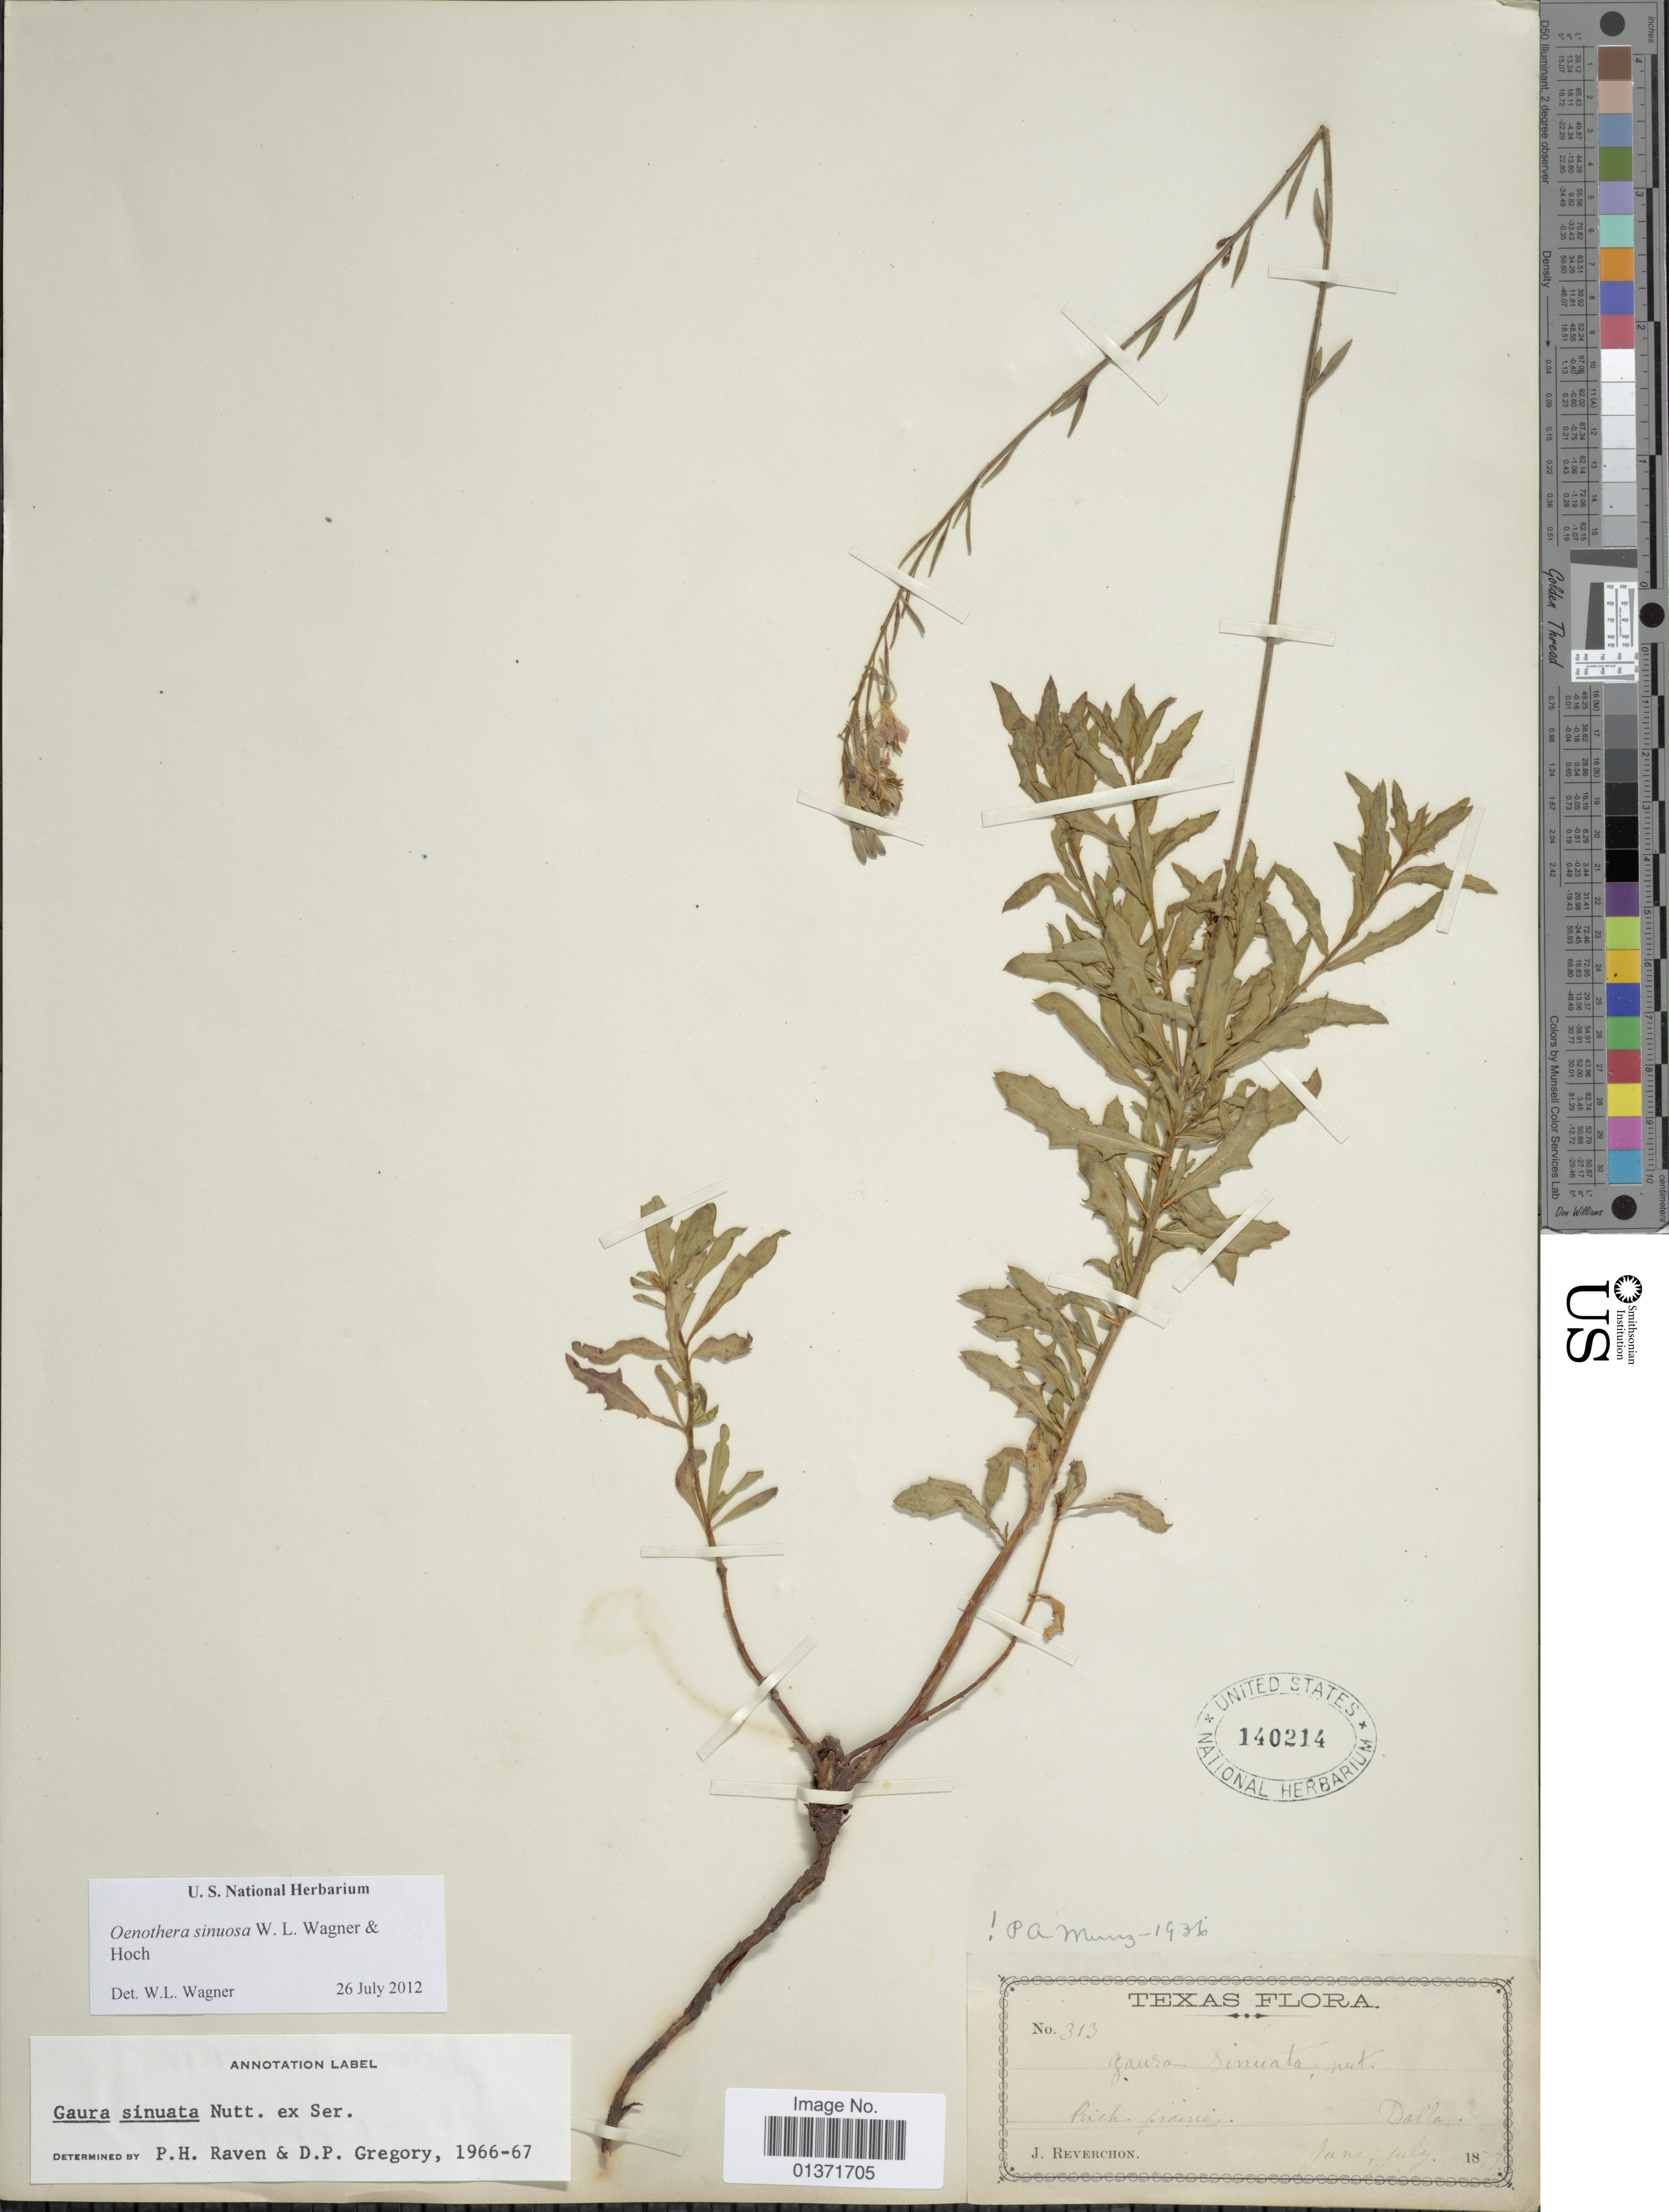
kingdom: Plantae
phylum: Tracheophyta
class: Magnoliopsida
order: Myrtales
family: Onagraceae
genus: Oenothera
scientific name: Oenothera sinuosa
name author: Nutt. ex Ser.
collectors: J. Reverchon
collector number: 313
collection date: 1877-06/1877-07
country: United States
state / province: Texas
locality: Dallas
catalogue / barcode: US 140214